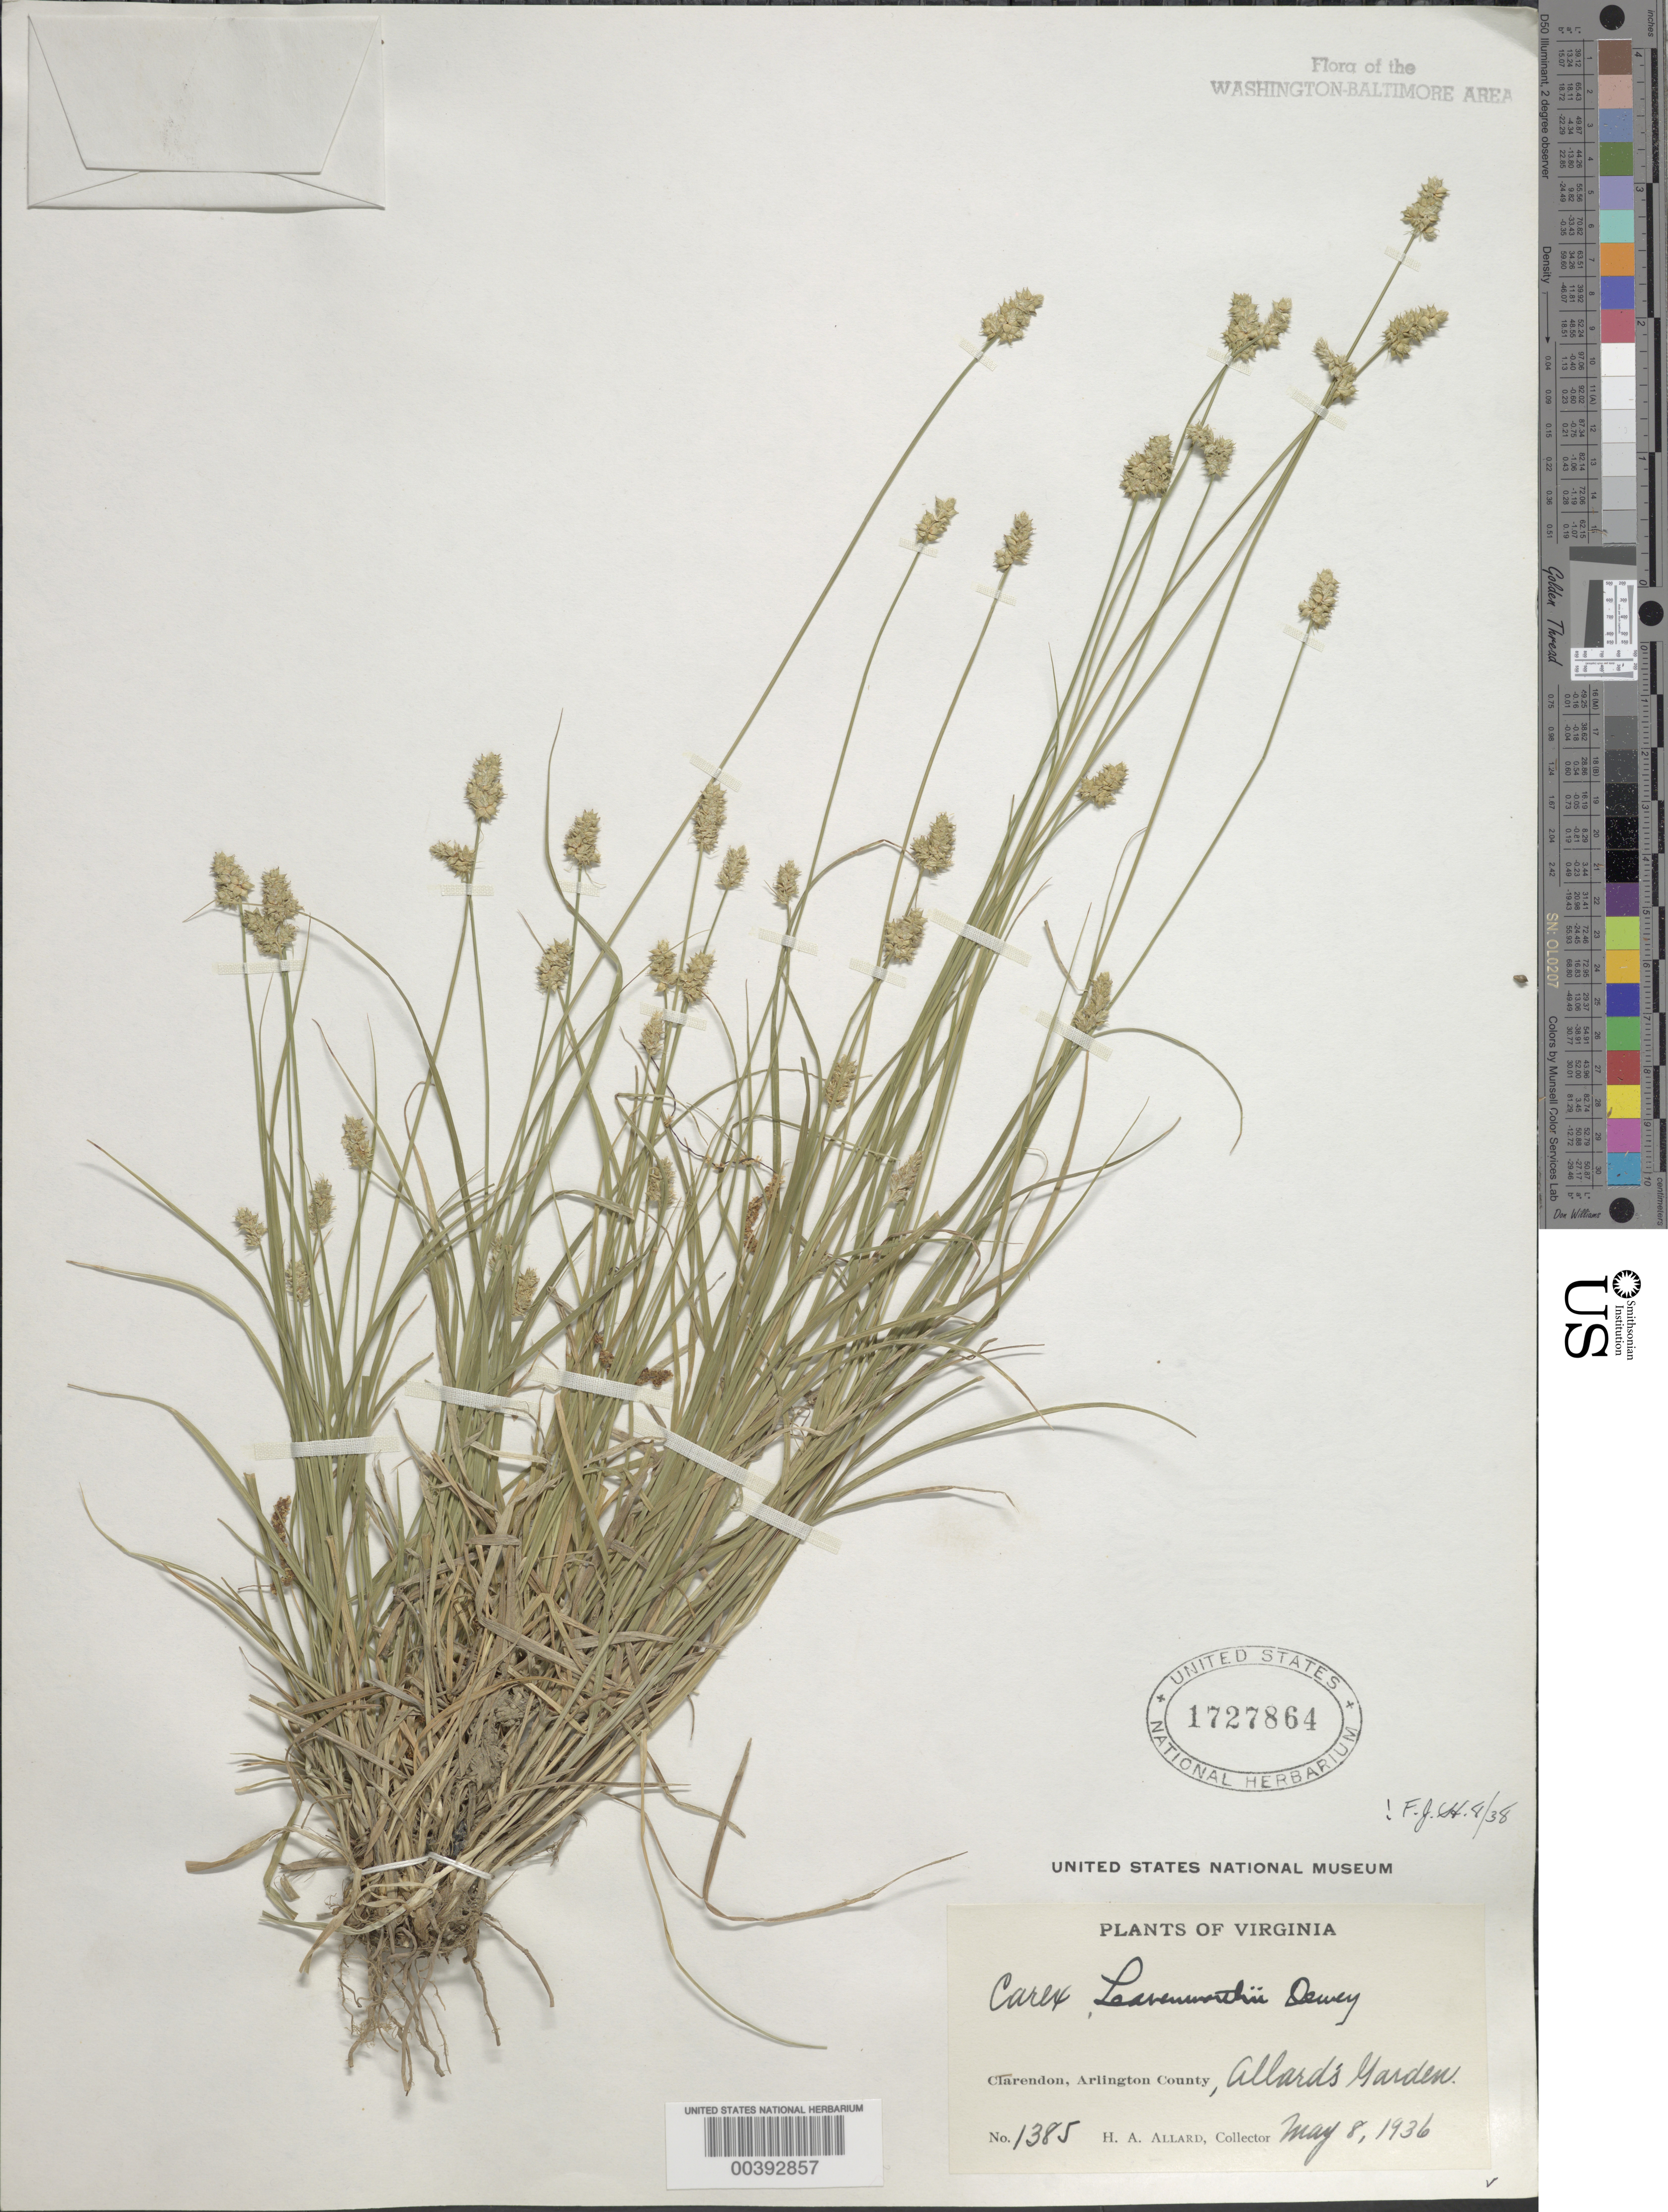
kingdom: Plantae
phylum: Tracheophyta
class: Liliopsida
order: Poales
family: Cyperaceae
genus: Carex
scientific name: Carex leavenworthii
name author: Dewey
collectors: H. A. Allard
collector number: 1385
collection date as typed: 08 May 1936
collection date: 1936-05-08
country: United States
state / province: Virginia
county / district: Arlington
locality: Clarendon, Allards garden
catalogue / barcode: US 1727864